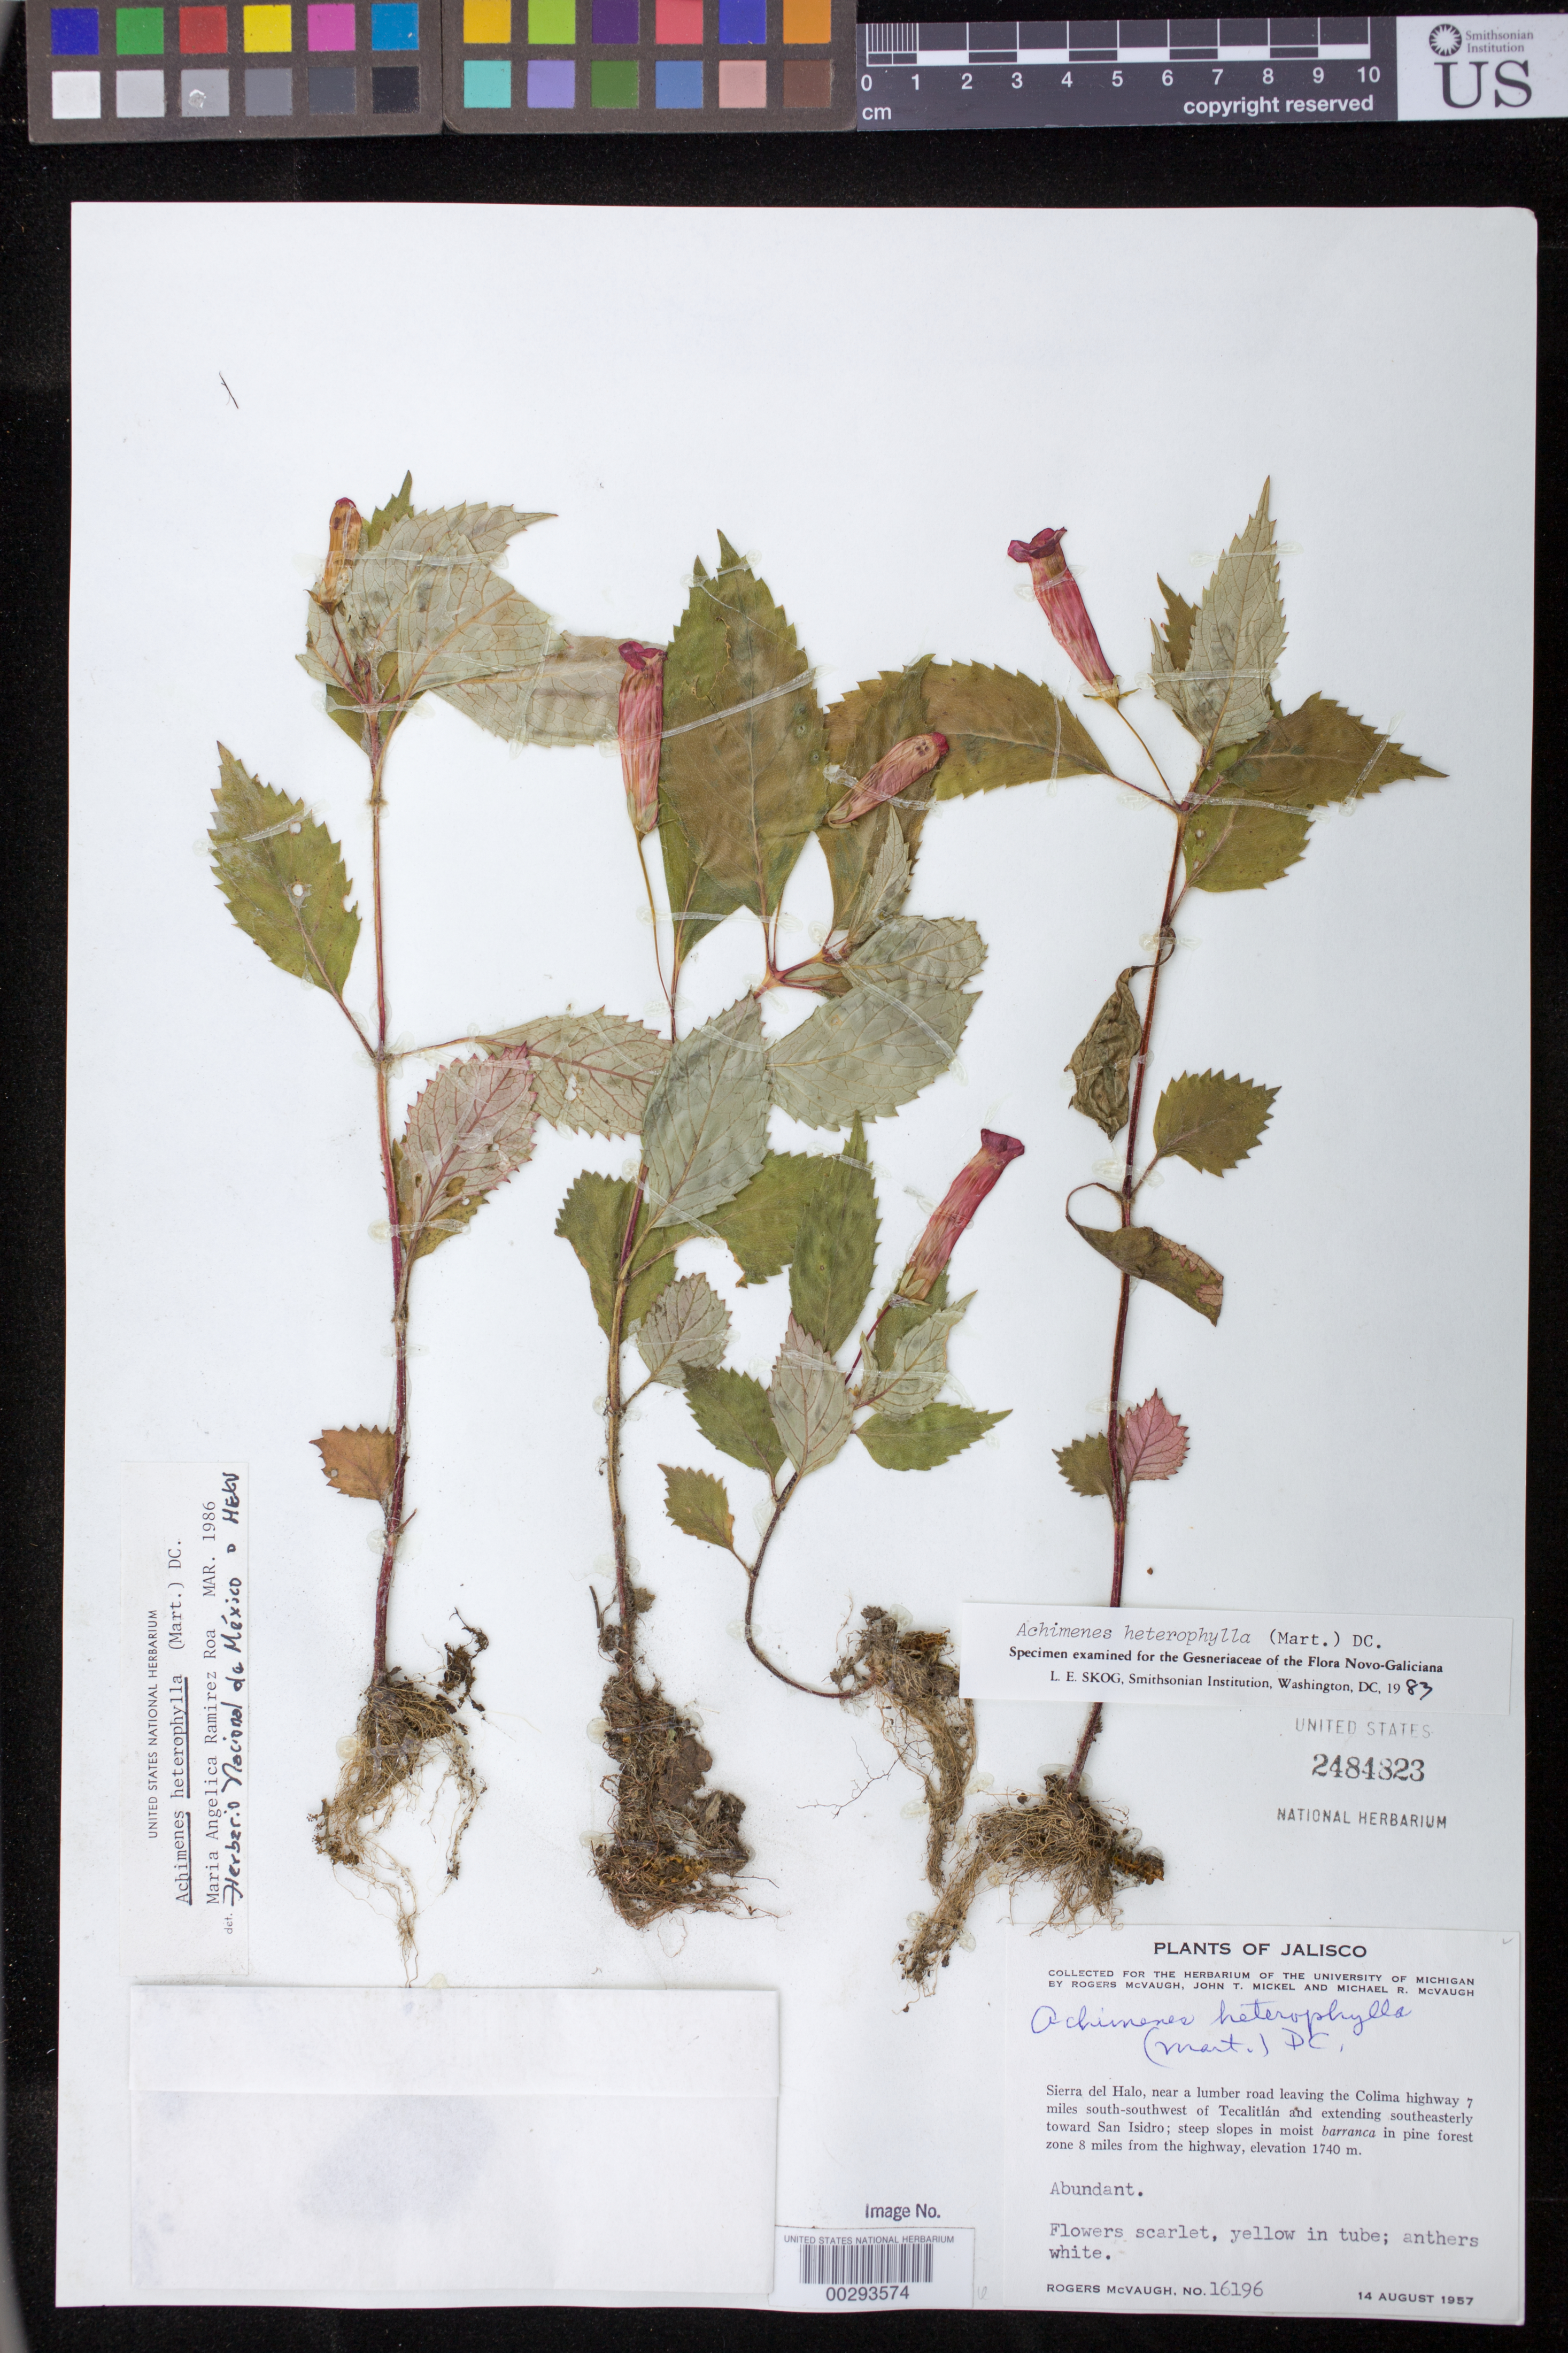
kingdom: Plantae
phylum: Tracheophyta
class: Magnoliopsida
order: Lamiales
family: Gesneriaceae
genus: Achimenes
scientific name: Achimenes heterophylla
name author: (Mart.) DC.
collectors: R. McVaugh, J. T. Mickel & M. R. McVaugh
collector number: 16196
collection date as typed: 14 Aug 1957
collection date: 1957-08-14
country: Mexico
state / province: Jalisco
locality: Sierra del Halo, near a lumber road leaving the Colima highway 7 mi S-SW of Tecalitlan and southeasterly toward San Isidro, 8 mi from highway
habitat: Steep slopes in moist barranca in pineforest zone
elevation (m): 1740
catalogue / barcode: US 2484823